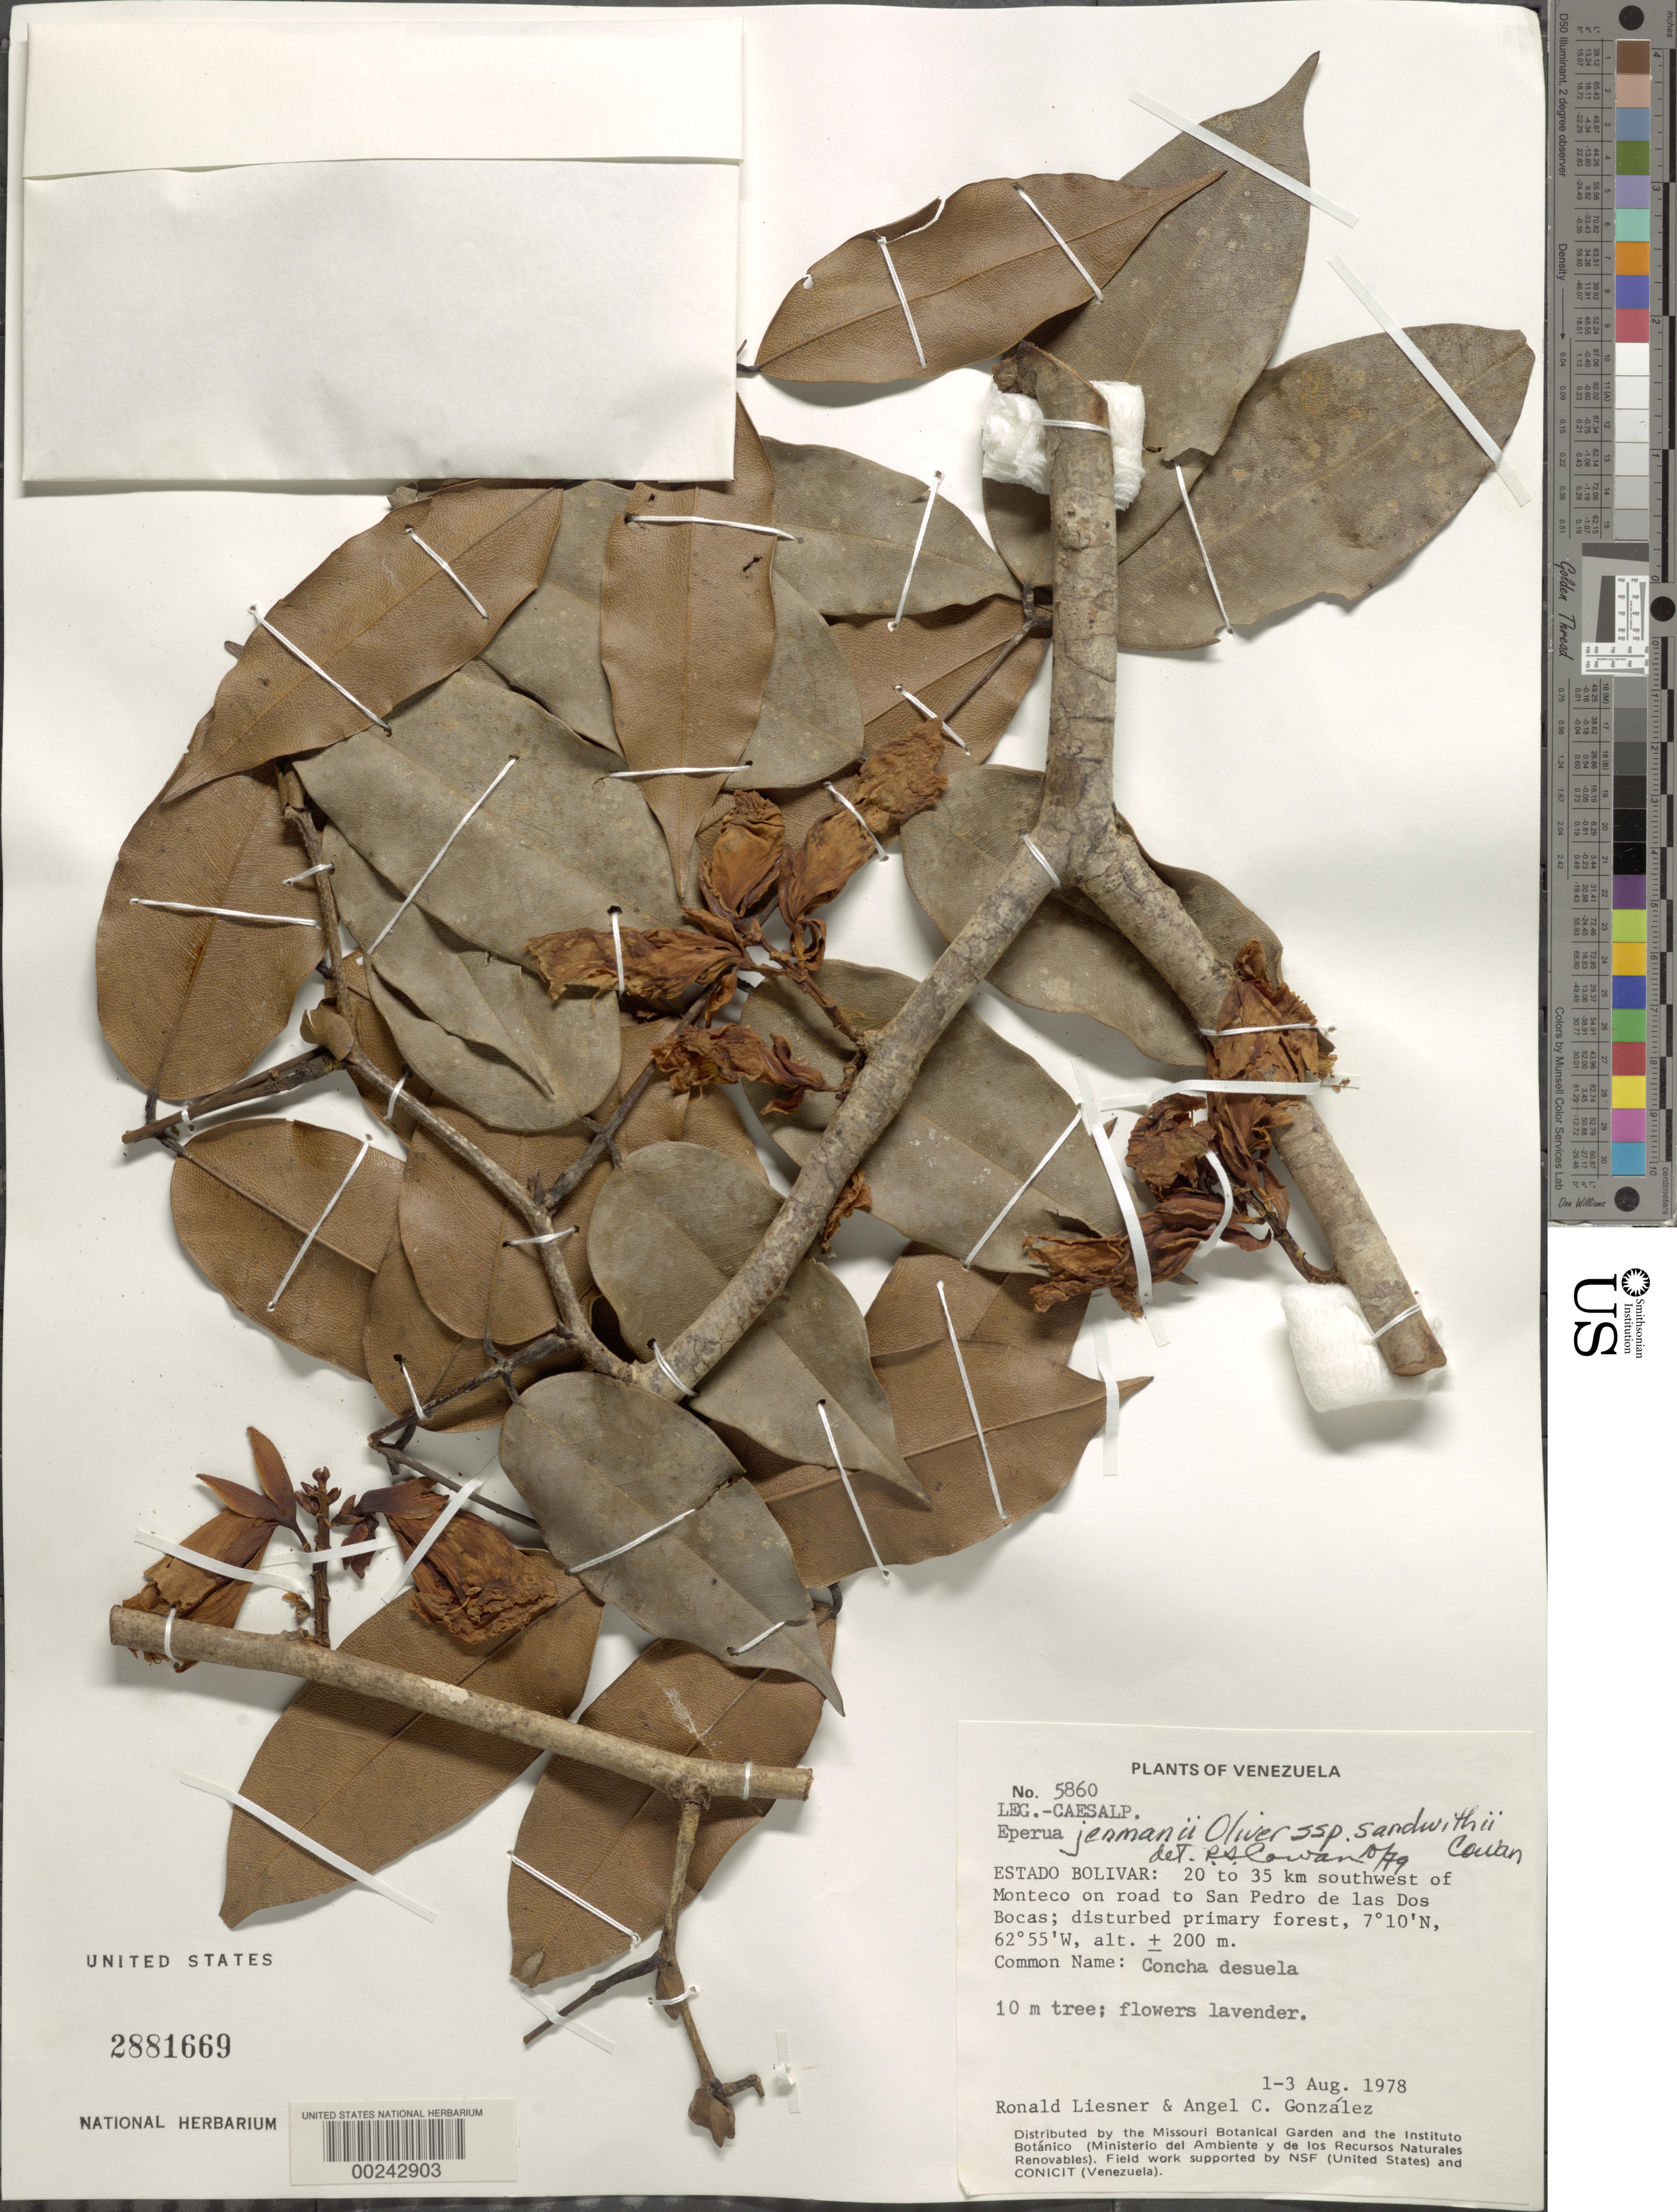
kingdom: Plantae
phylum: Tracheophyta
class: Magnoliopsida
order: Fabales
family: Fabaceae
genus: Eperua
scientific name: Eperua jenmanii subsp. sandwithii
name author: R.S. Cowan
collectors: R. L. Liesner & A. C. González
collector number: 5860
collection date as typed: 01 Aug 1978 to 03 Aug 1978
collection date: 1978-08-01/1978-08-03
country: Venezuela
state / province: Bolivar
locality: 20-35 sw of monteco on road to san pedro de las dos bocas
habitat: Disturbed primary forest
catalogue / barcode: US 2881669